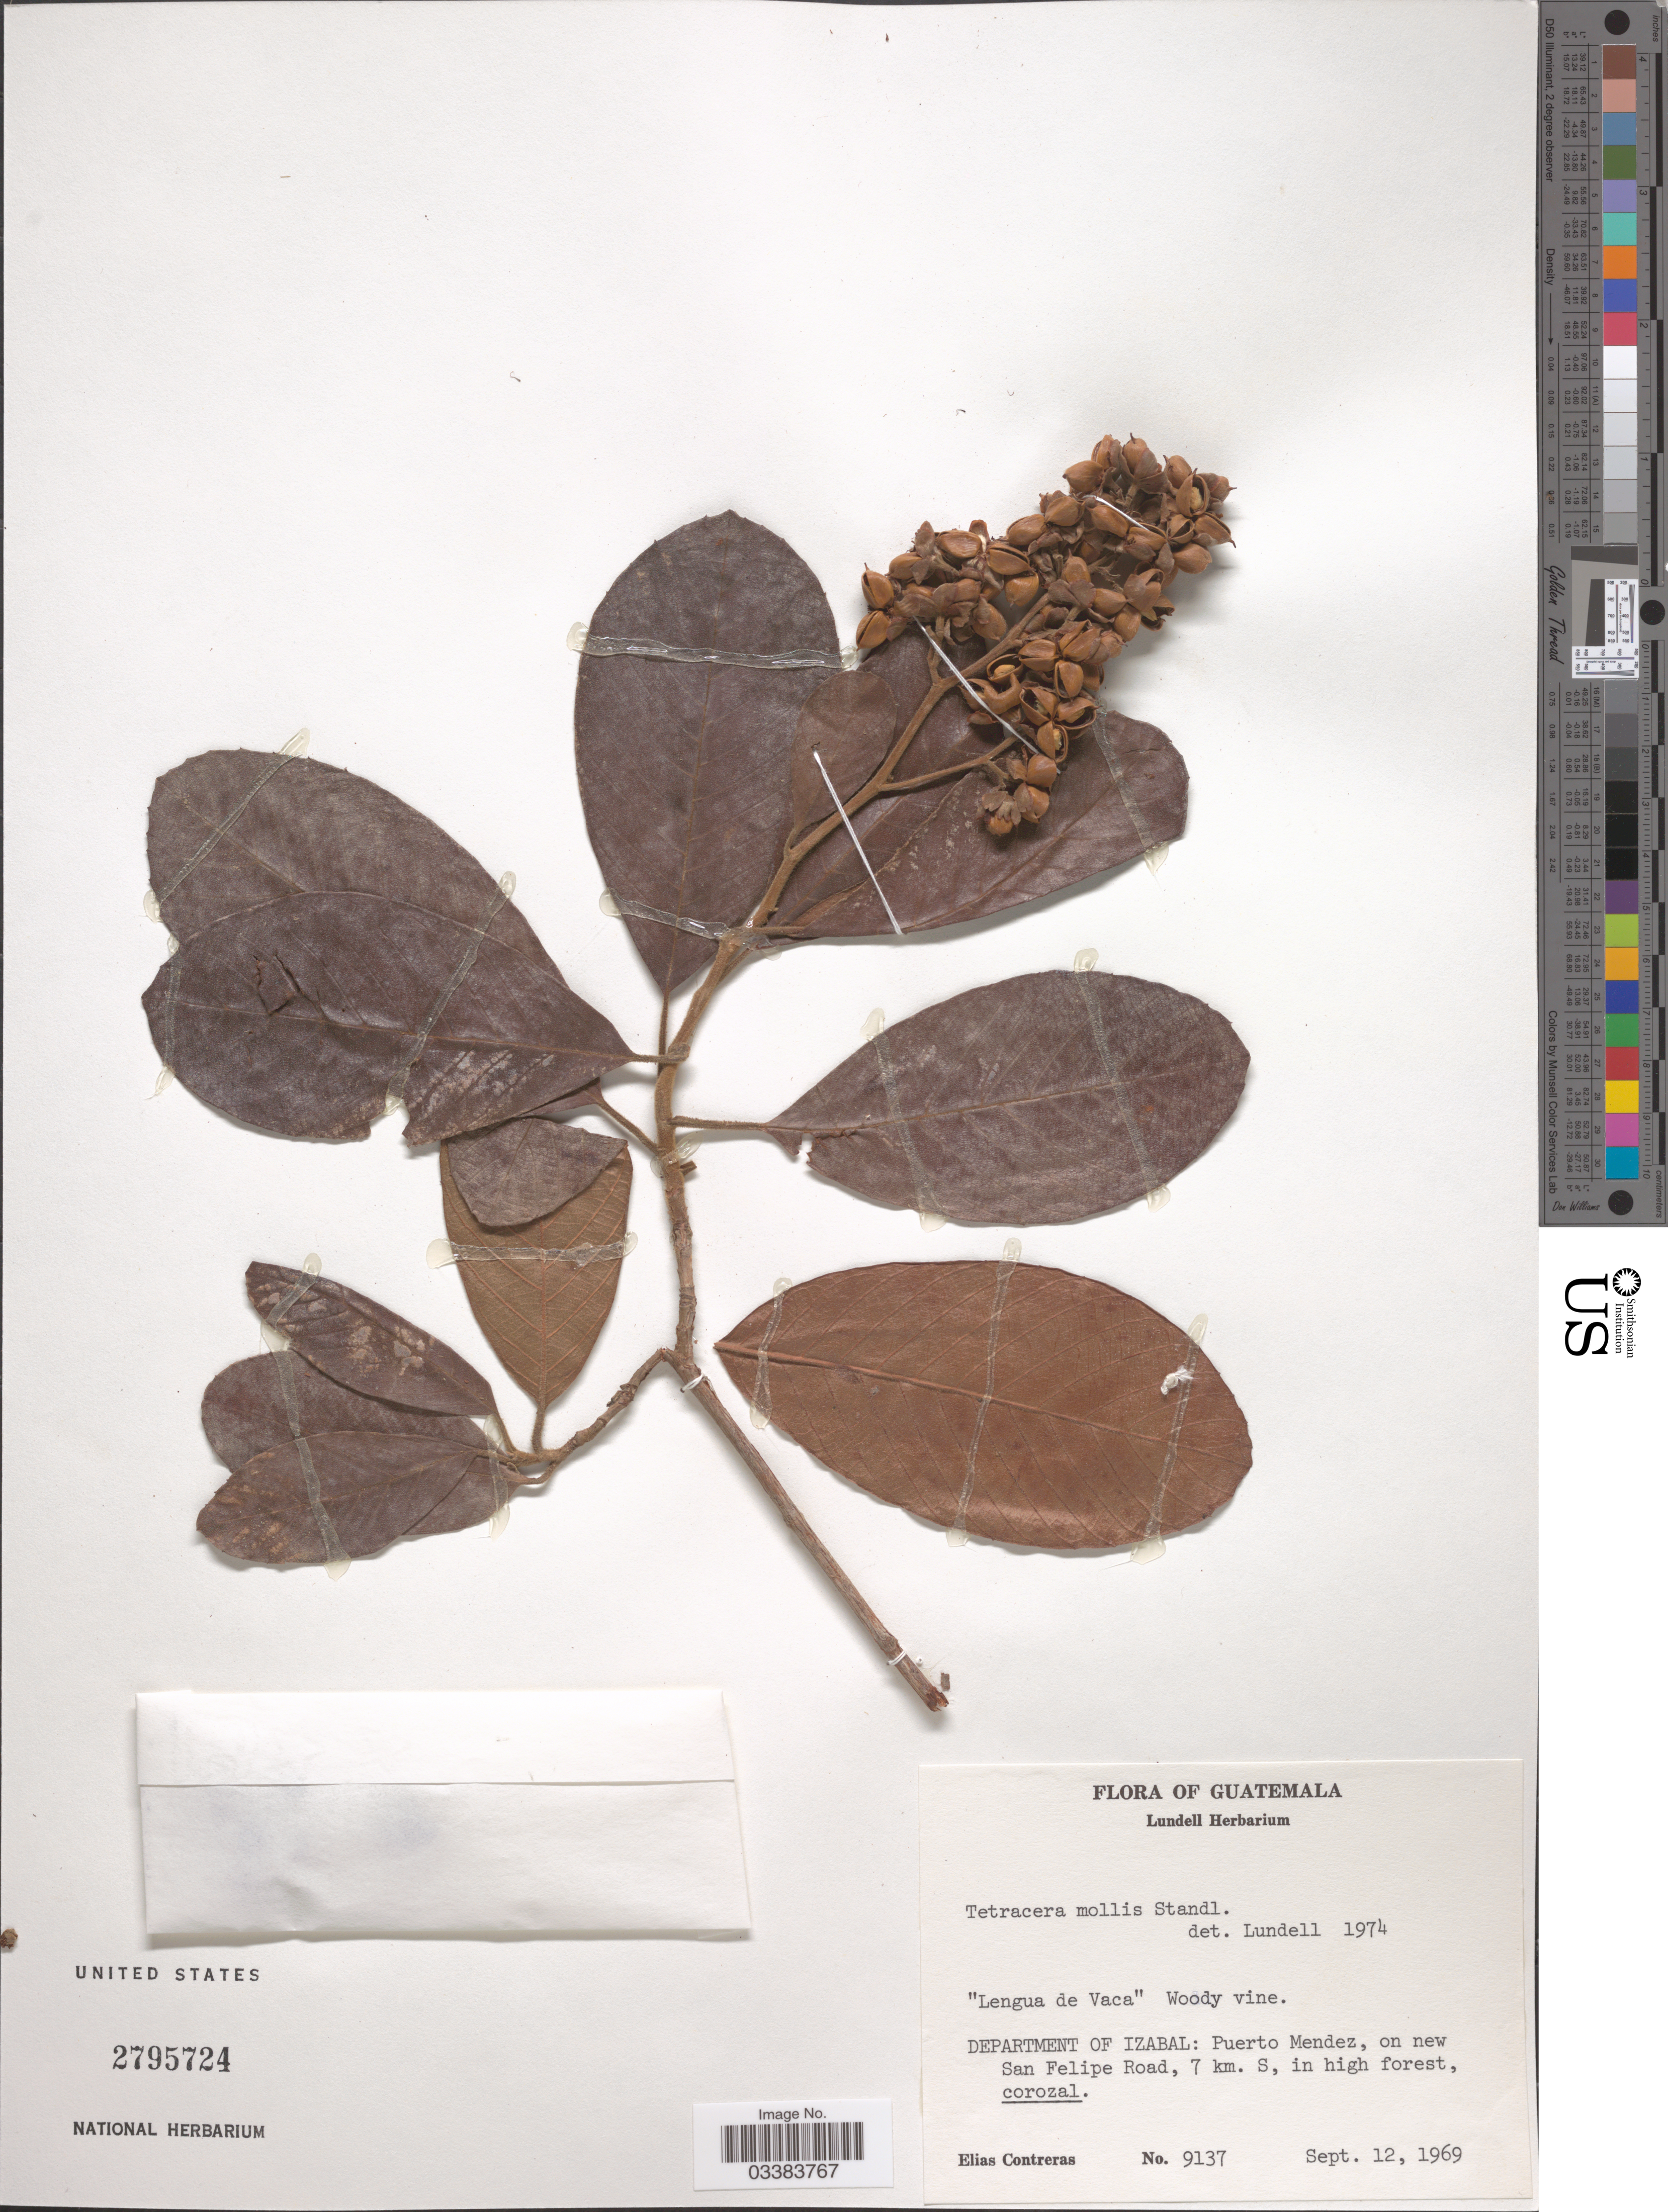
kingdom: Plantae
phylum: Tracheophyta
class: Magnoliopsida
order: Dilleniales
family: Dilleniaceae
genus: Tetracera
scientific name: Tetracera mollis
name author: Standl.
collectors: E. Contreras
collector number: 9137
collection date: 1969-09-12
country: Guatemala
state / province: Izabal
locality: Department of Izabal: Puerto Mendez, on new San Felipe Road, 7 km. S.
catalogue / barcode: US 2795724